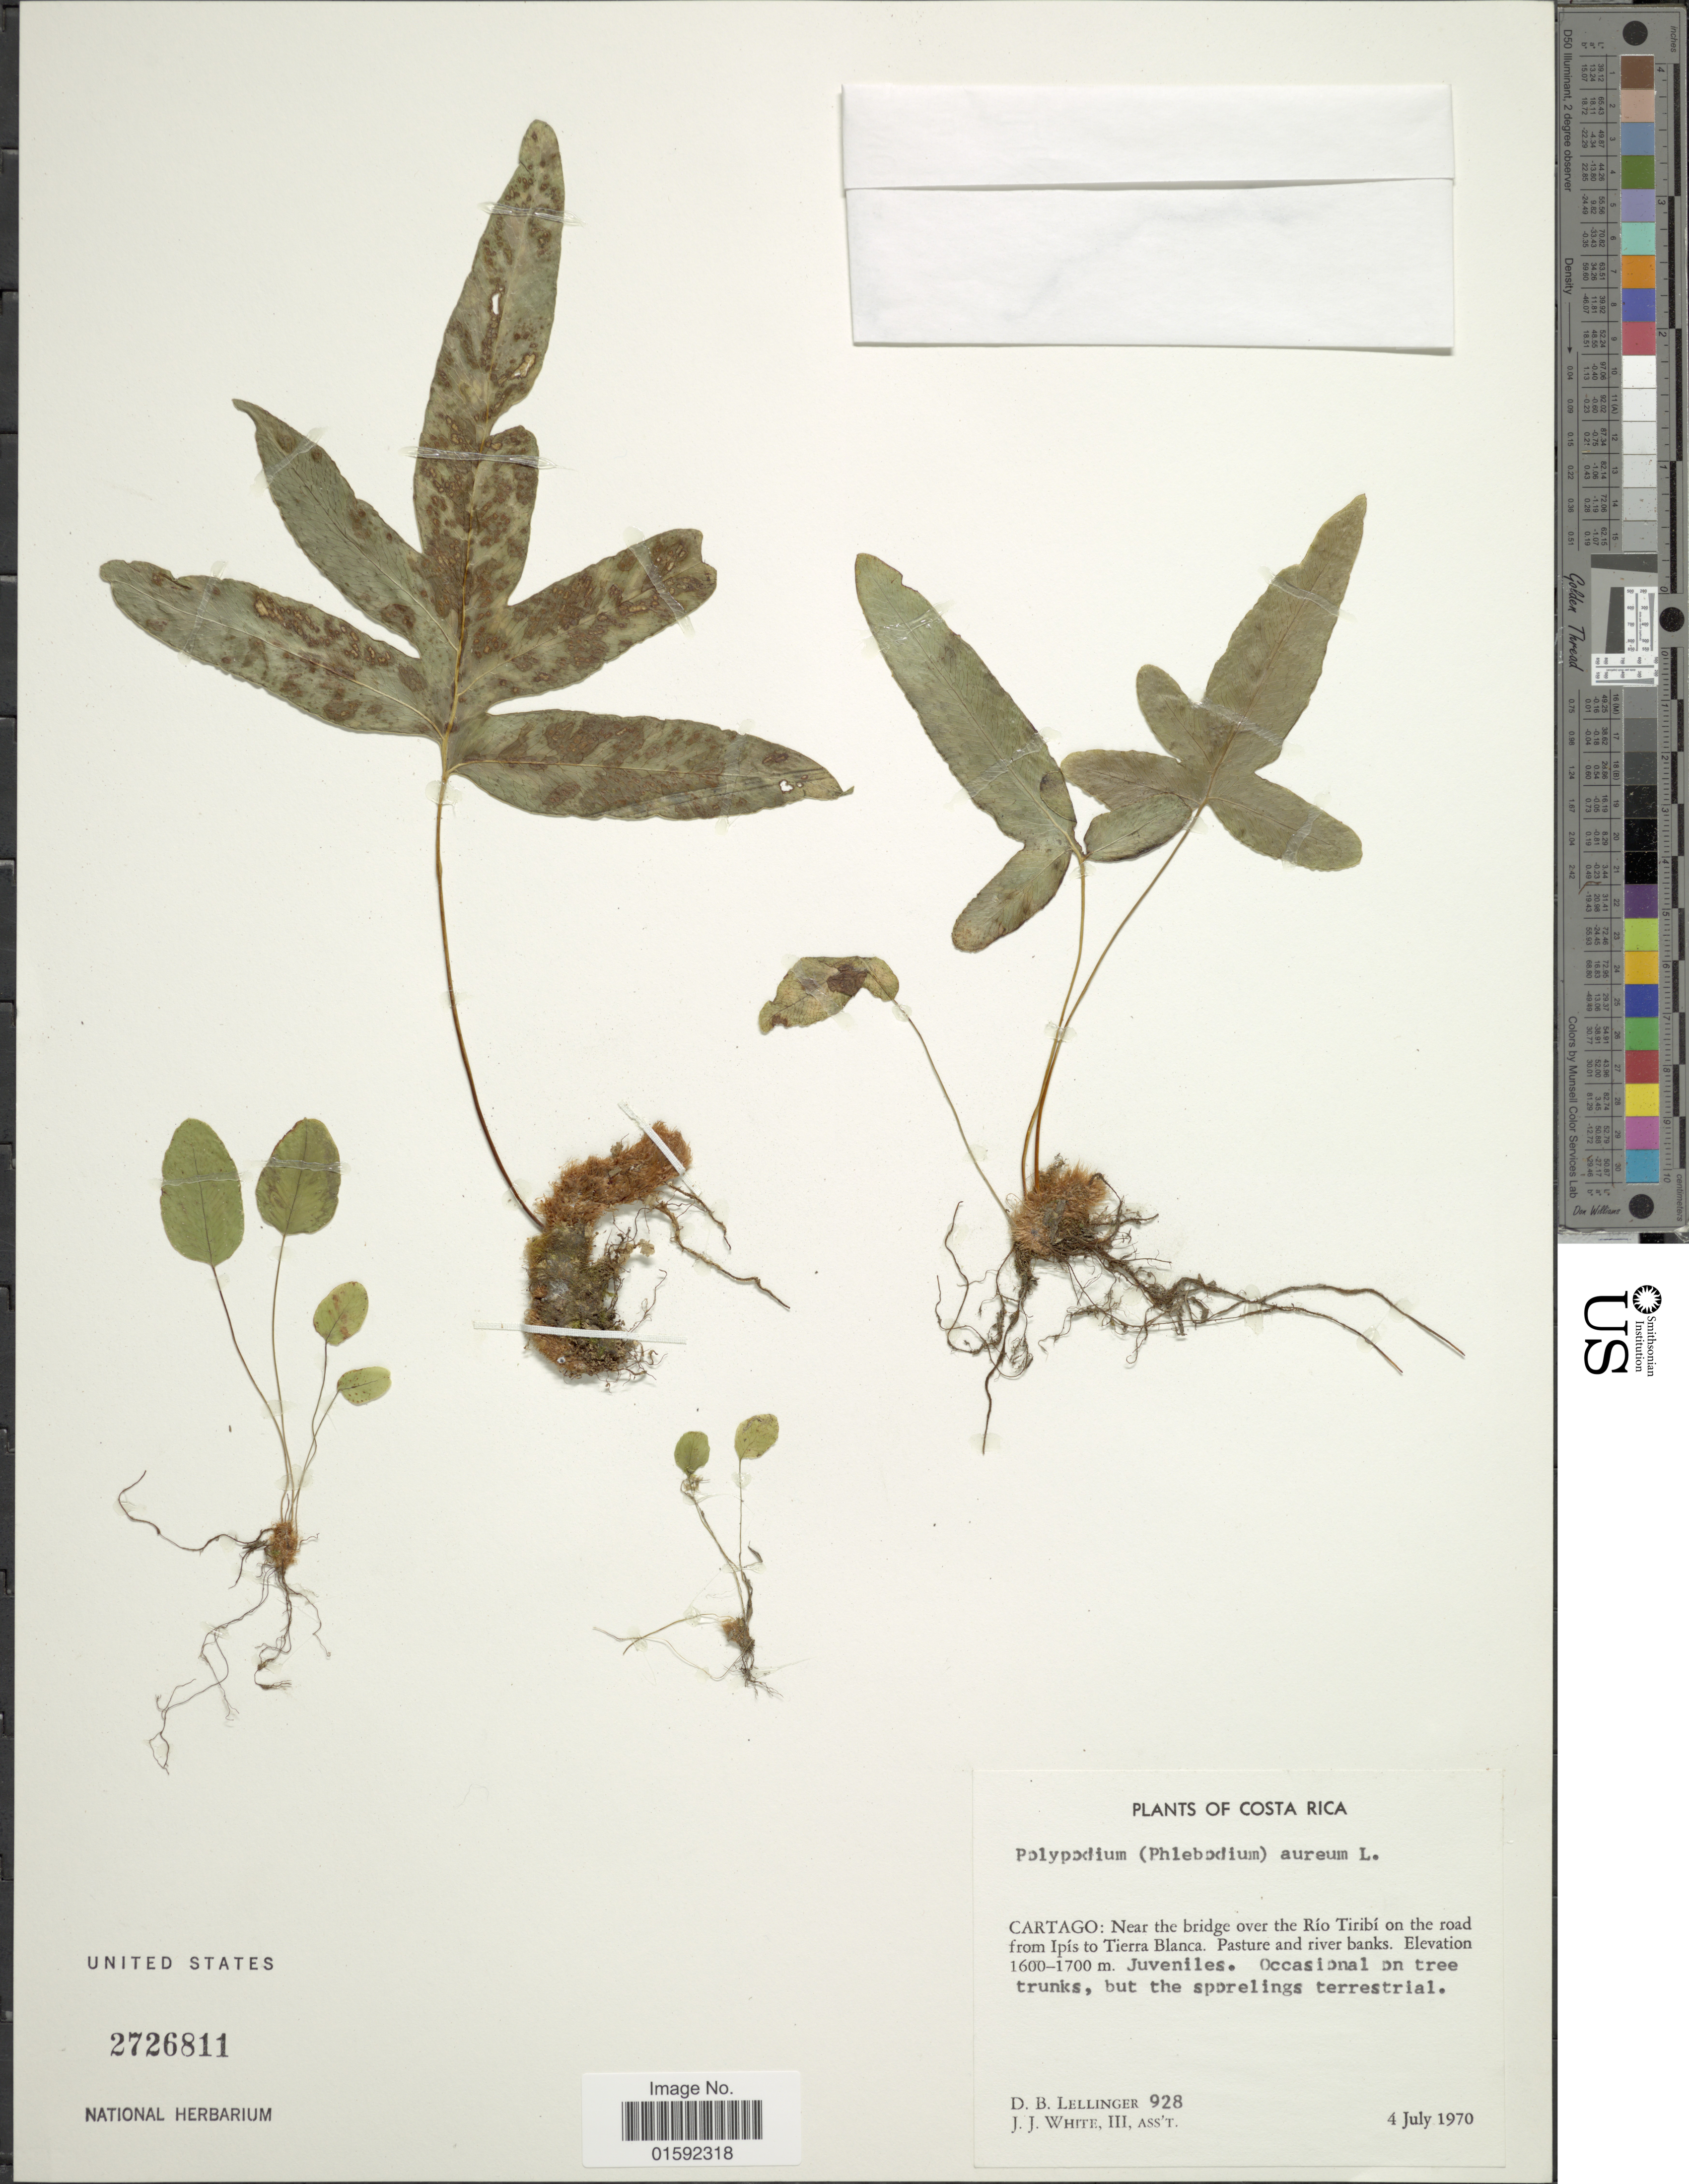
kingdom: Plantae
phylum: Tracheophyta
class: Polypodiopsida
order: Polypodiales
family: Polypodiaceae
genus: Phlebodium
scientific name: Phlebodium pseudoaureum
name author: (Cav.) Lellinger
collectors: D. B. Lellinger & J. J. White III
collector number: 928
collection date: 1970-07-04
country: Costa Rica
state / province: Cartago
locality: Costa Rica, Cartago: near the bridge over the Río Tiribí on the road from Ipís to Tierra Blanca, Pasture and river banks.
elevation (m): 1600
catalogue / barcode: US 2726811